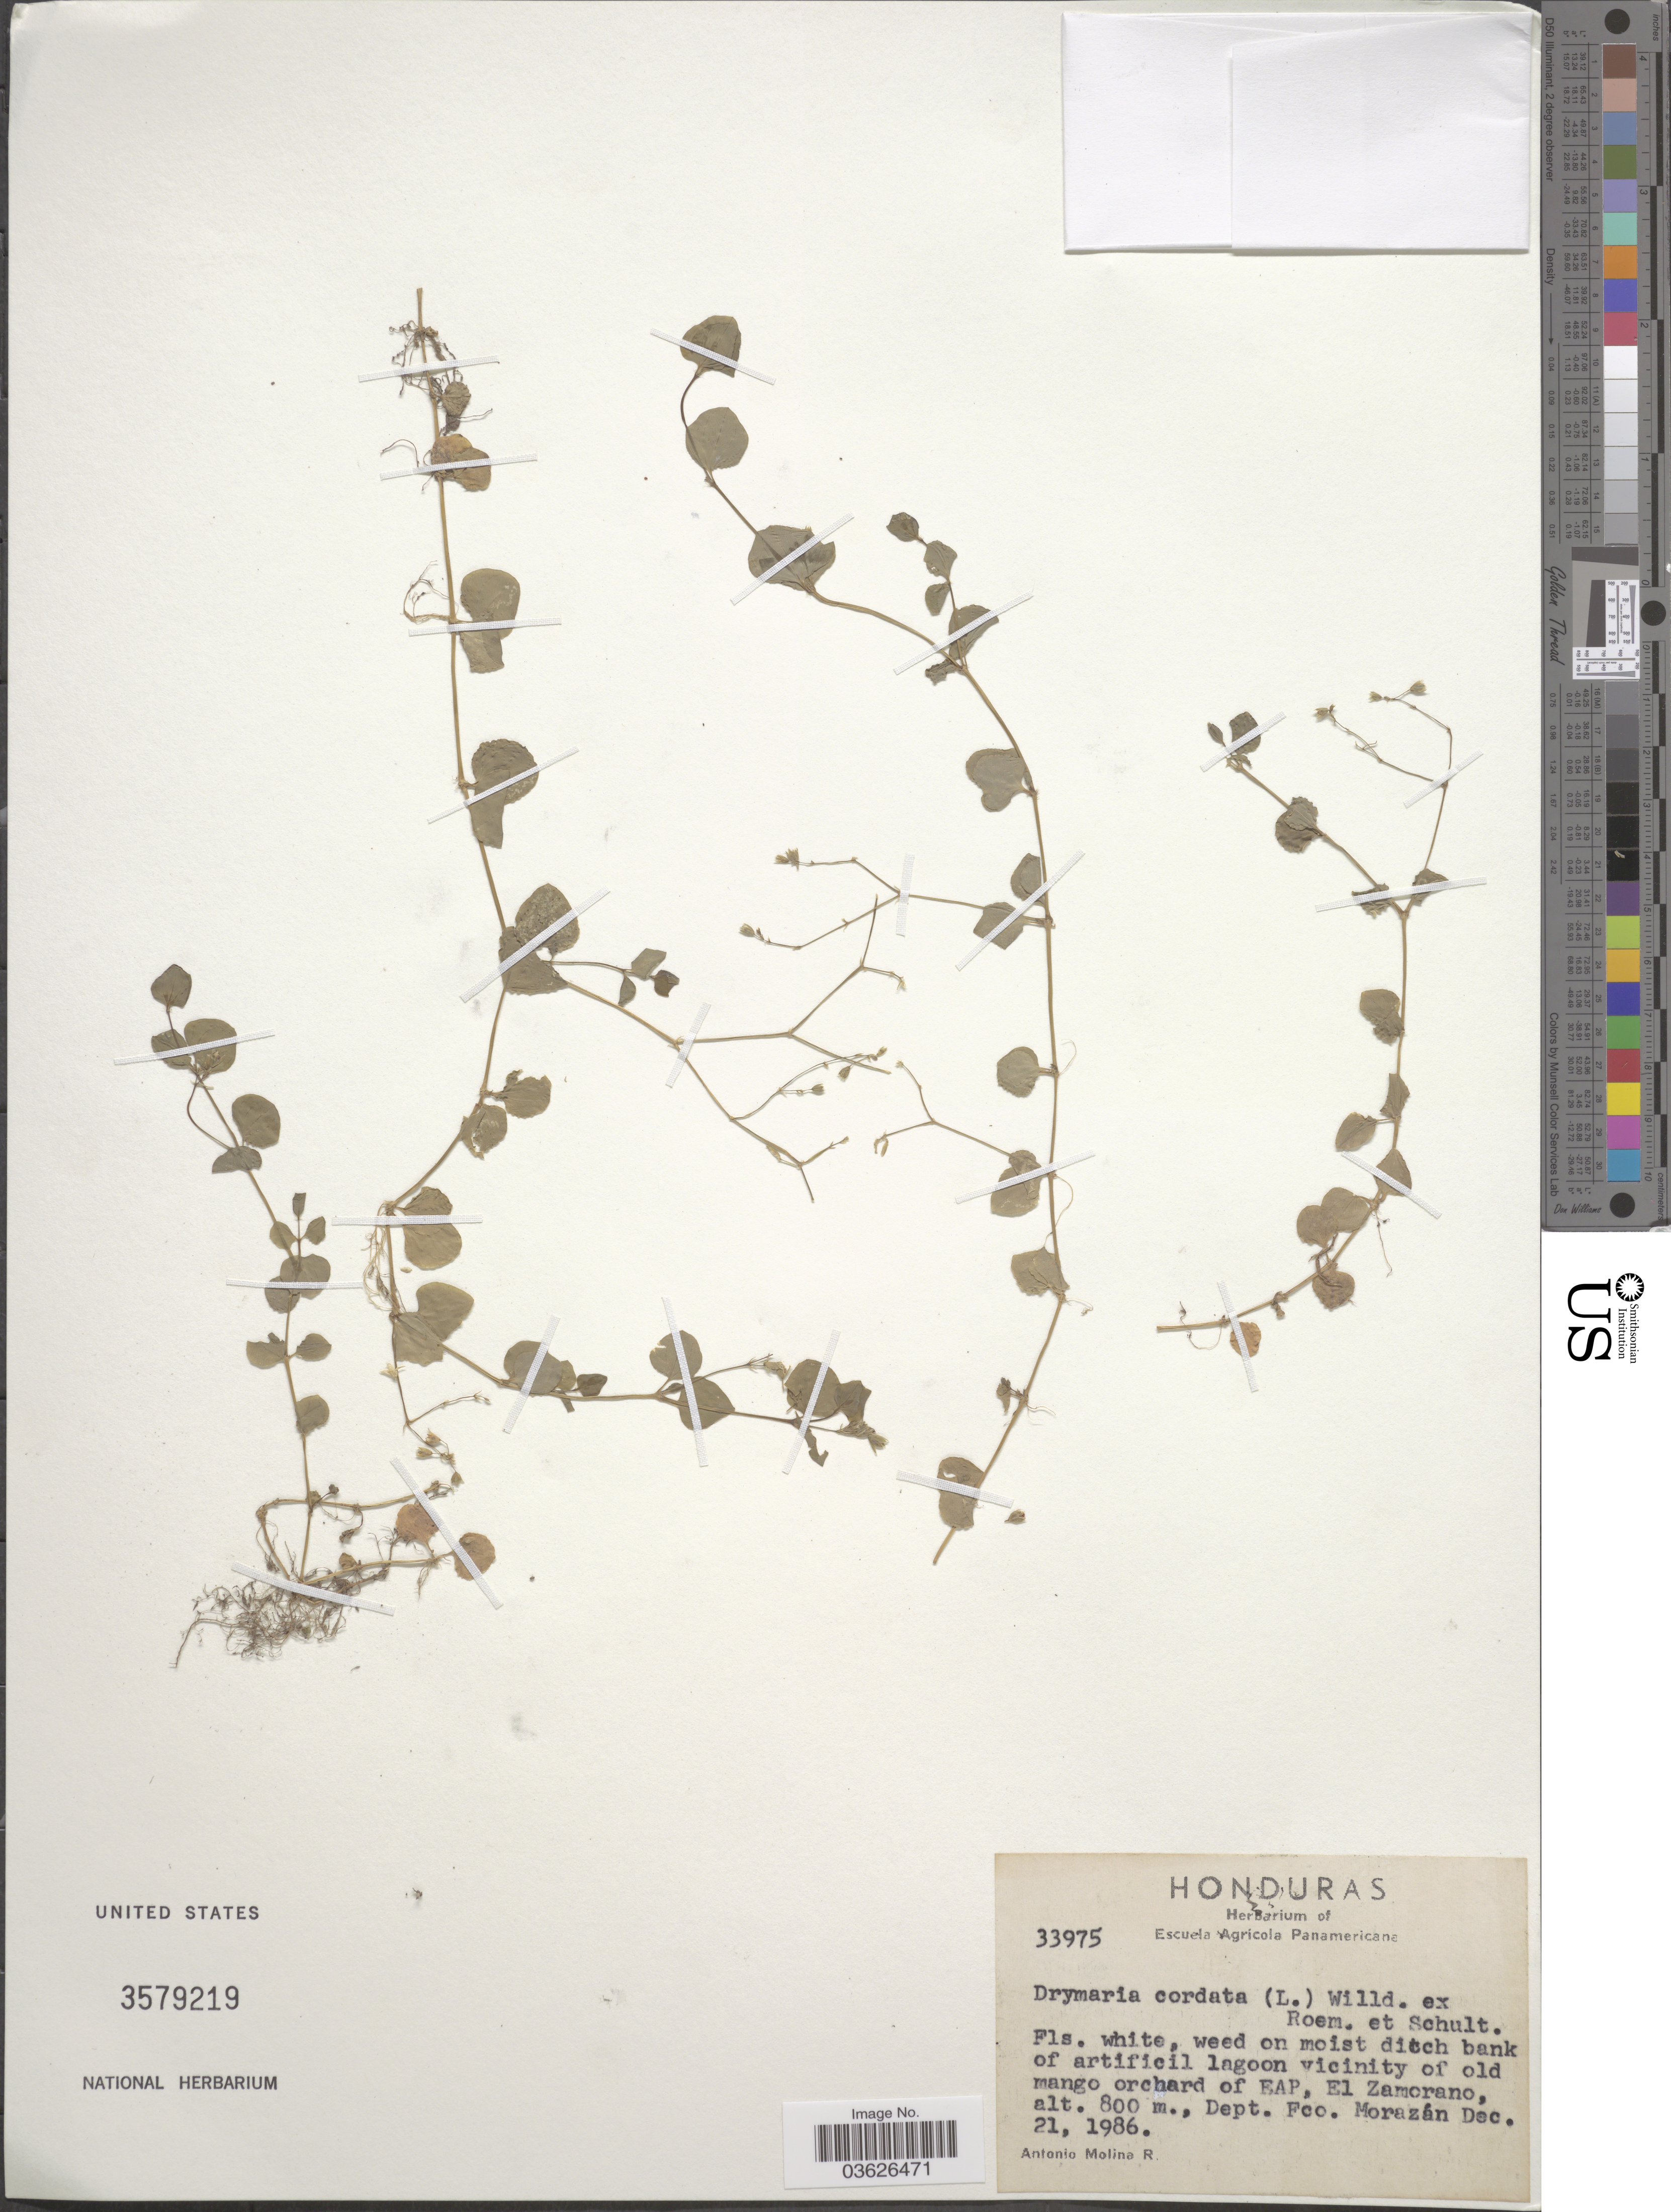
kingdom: Plantae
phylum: Tracheophyta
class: Magnoliopsida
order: Caryophyllales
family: Caryophyllaceae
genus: Drymaria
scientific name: Drymaria cordata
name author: (L.) Willd. ex Schult.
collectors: A. Molina R.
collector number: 33975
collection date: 1986-12-21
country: Honduras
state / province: Fco. Morazán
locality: Vicinity of old mango orchard of EAP, El Zamorano, Dept. Fco. Morazán.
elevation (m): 800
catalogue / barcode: US 3579219